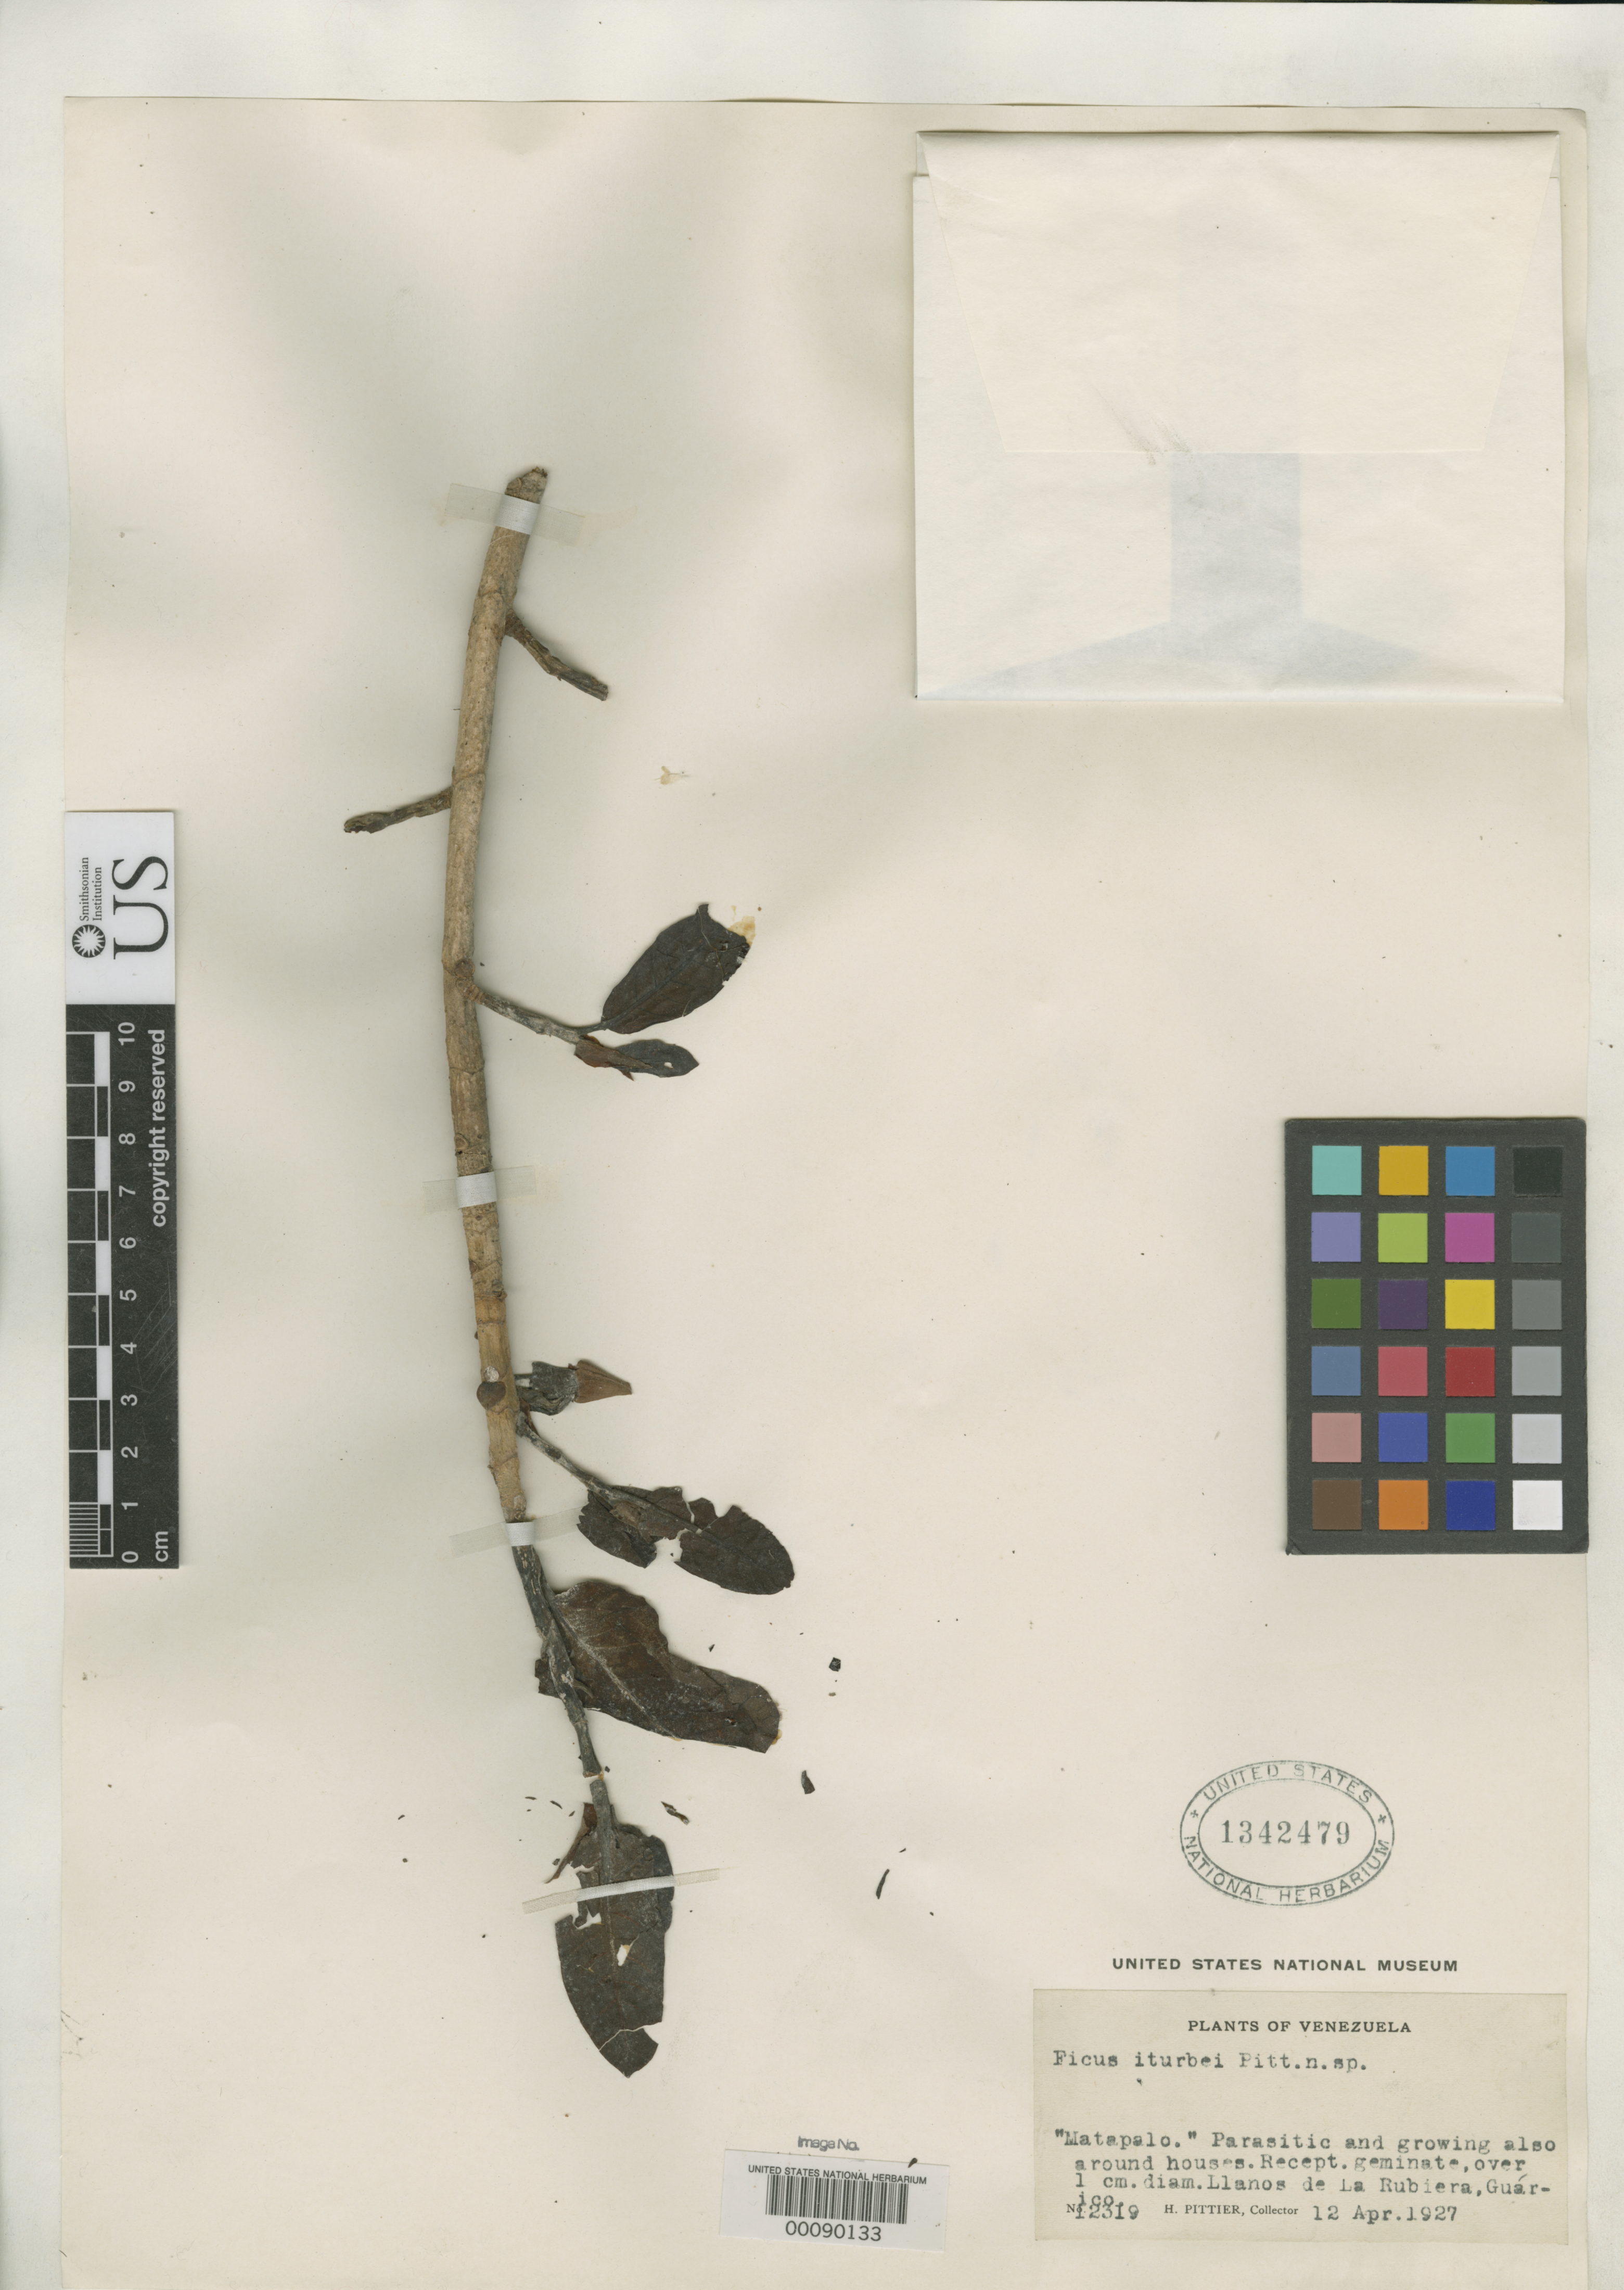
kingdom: Plantae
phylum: Tracheophyta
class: Magnoliopsida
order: Rosales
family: Moraceae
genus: Ficus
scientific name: Ficus iturbei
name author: Pittier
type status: Type Collection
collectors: H. F. Pittier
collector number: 12319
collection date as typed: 12 Apr 1927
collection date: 1927-04-12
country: Venezuela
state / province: Guárico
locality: Llanos de La Rubiera.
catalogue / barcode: US 1342479